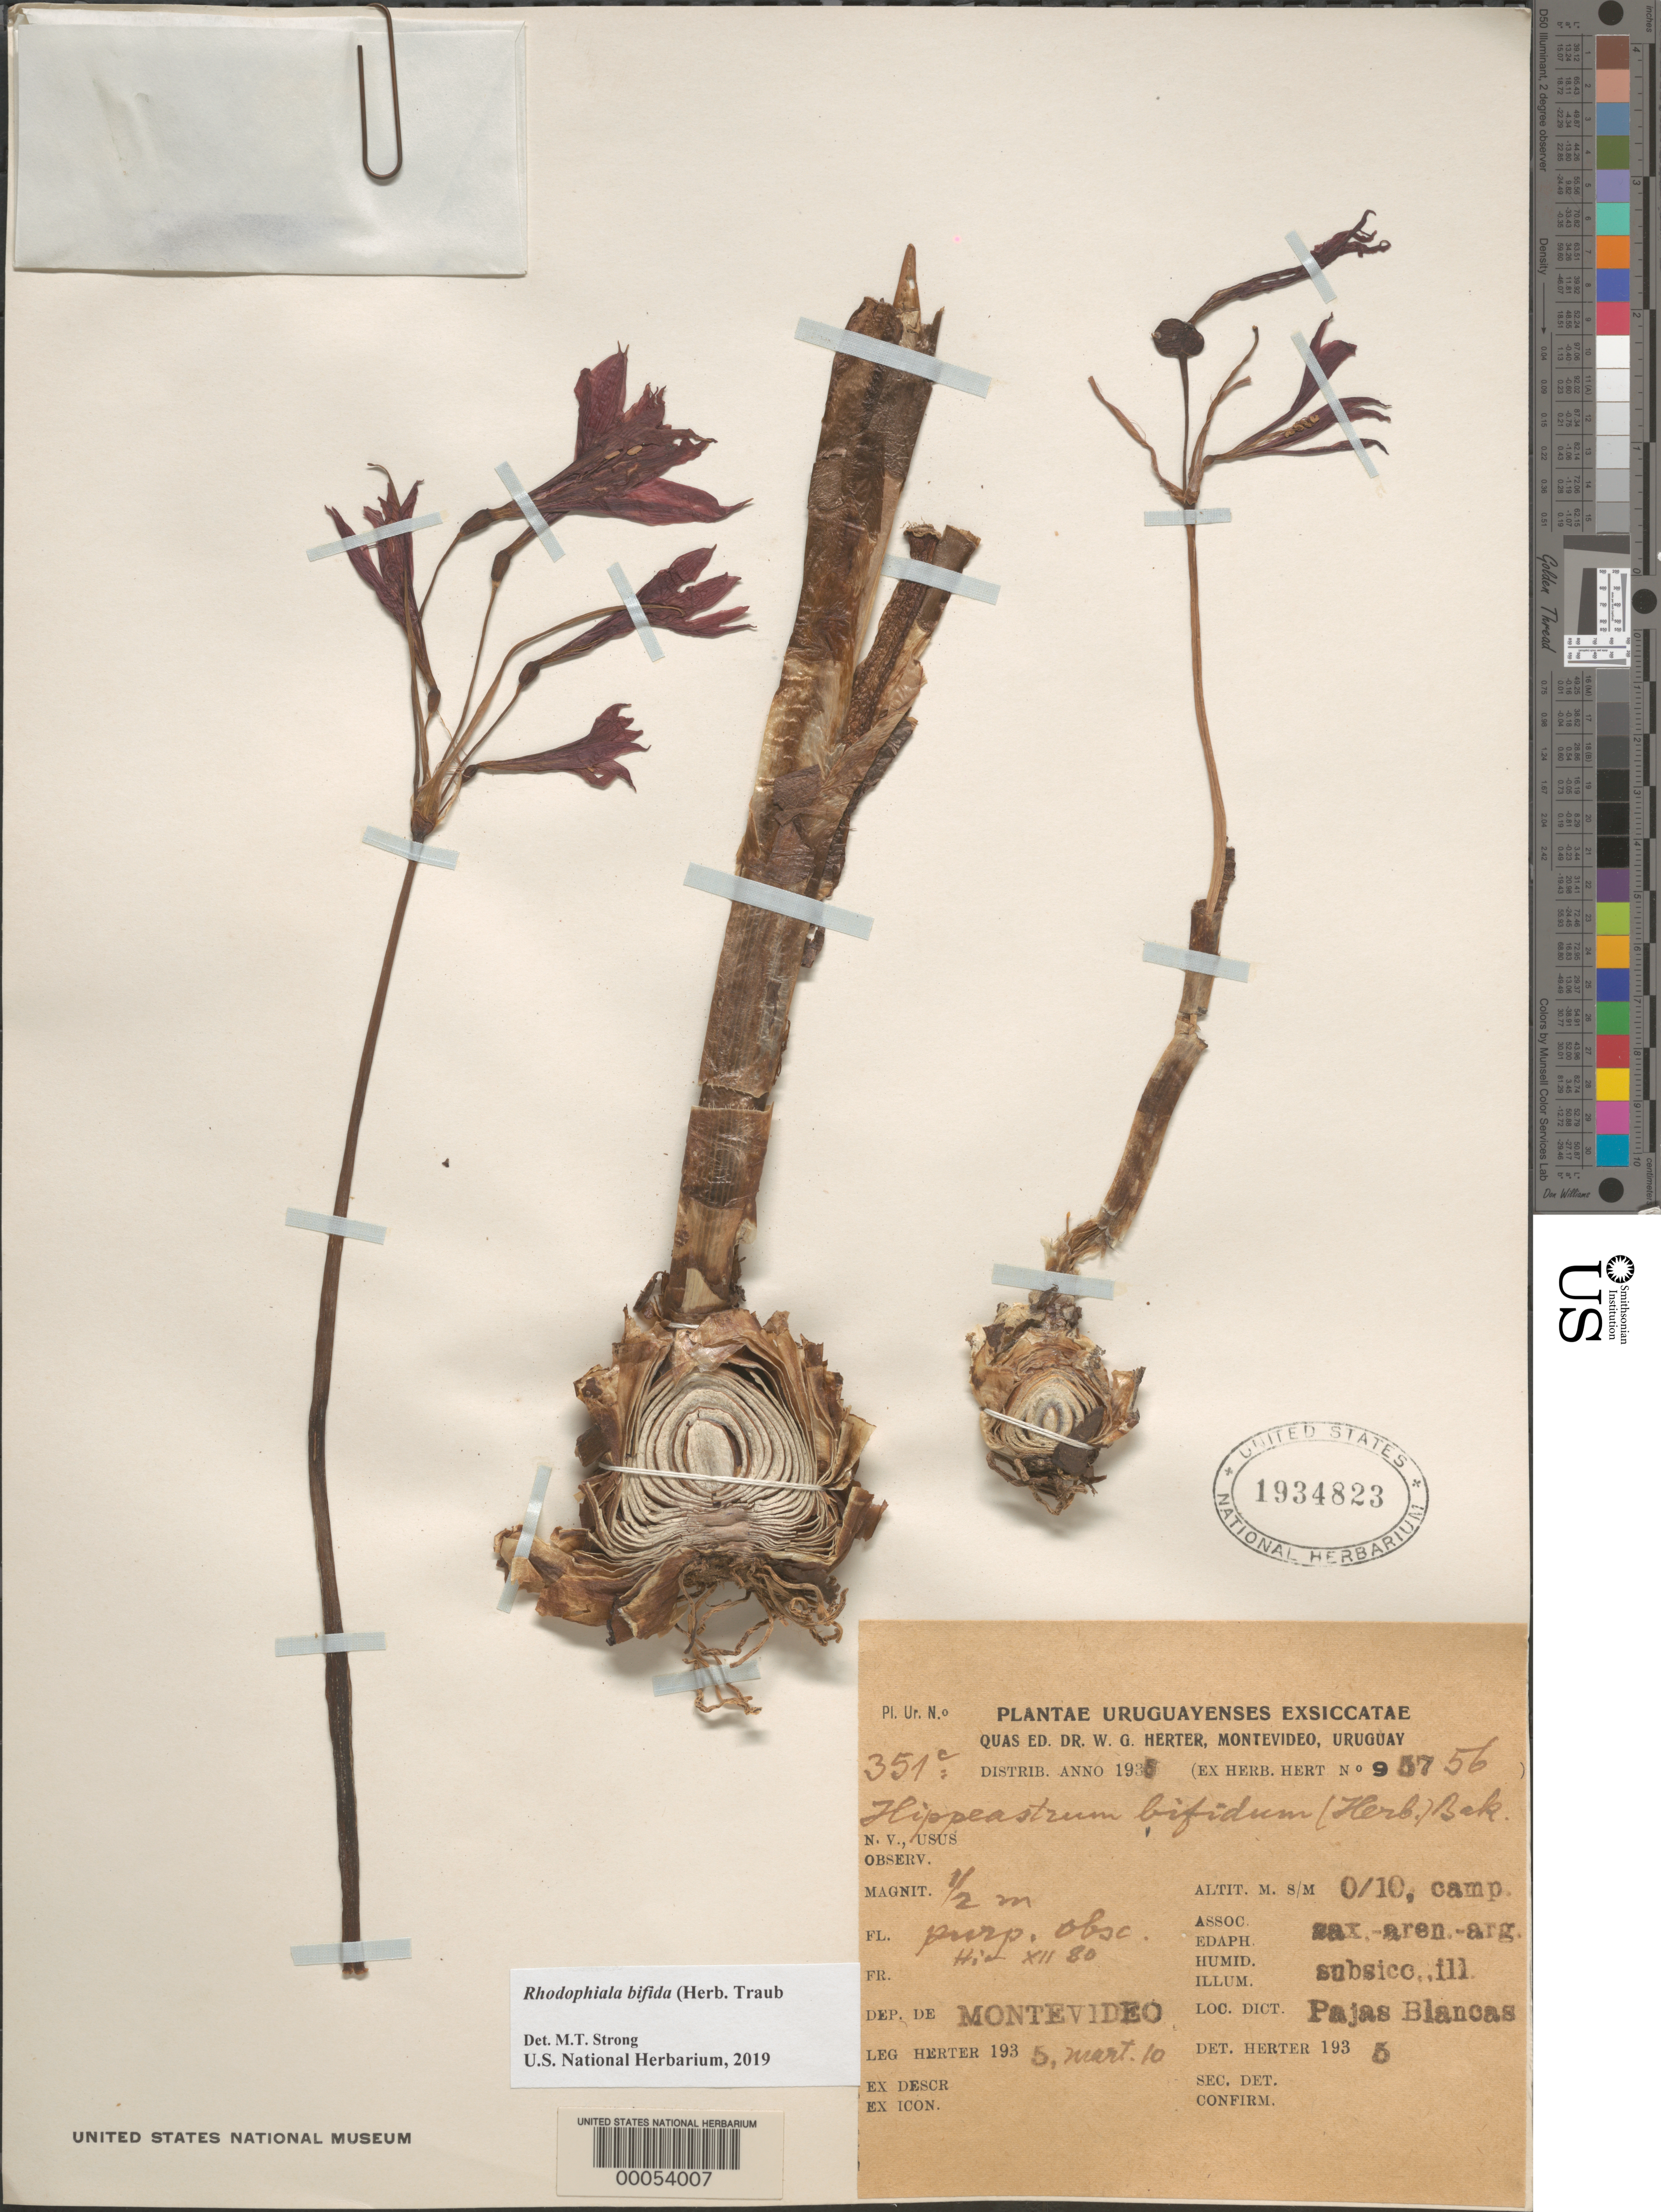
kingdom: Plantae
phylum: Tracheophyta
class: Liliopsida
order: Asparagales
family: Amaryllidaceae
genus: Rhodophiala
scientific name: Rhodophiala bifida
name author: (Herb.) Traub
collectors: W. G. Herter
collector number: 351c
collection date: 1935-03-10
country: Uruguay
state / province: Montevideo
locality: Dep. de Montevideo. Pajas Blancas.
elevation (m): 0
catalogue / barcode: US 1934823